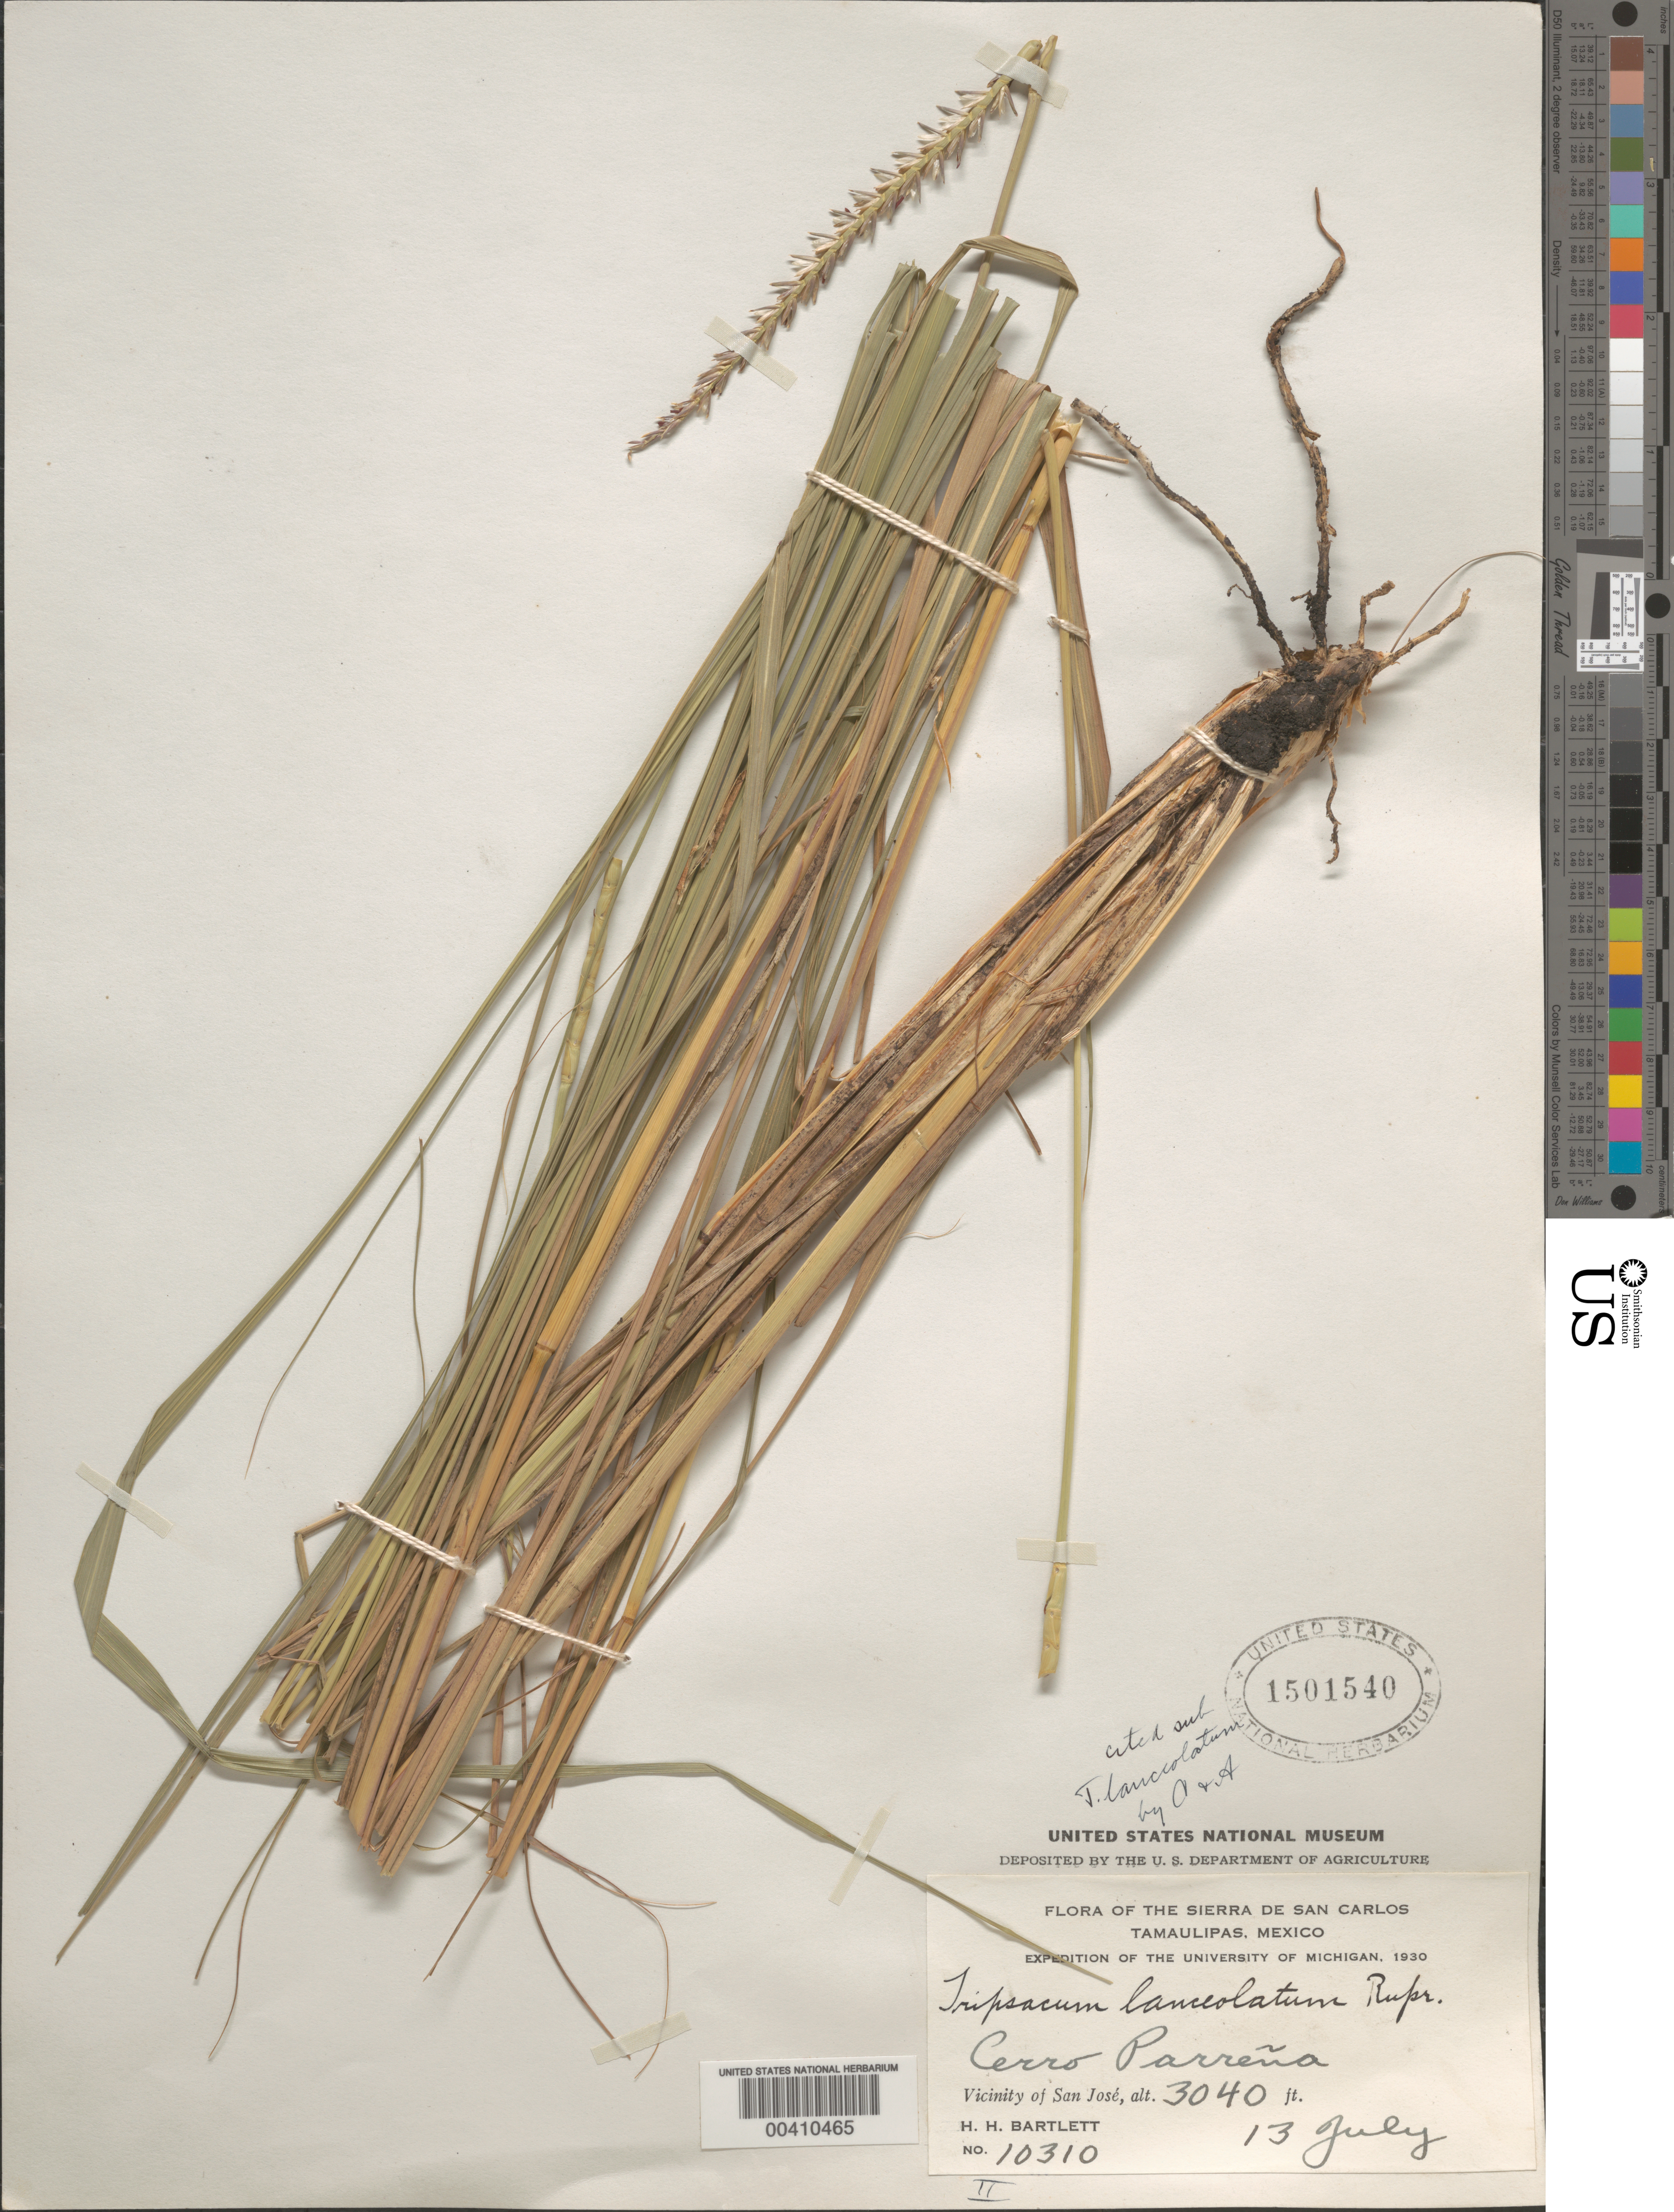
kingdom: Plantae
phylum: Tracheophyta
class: Liliopsida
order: Poales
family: Poaceae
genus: Tripsacum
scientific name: Tripsacum lanceolatum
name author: Rupr. ex E. Fourn.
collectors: H. H. Bartlett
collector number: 10310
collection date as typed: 13 Jul 1930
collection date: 1930-07-13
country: Mexico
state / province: Tamaulipas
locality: Sierra de San Carlos, Cerro Parre¤a, vicinity of San Jos‚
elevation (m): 927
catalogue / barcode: US 1501540